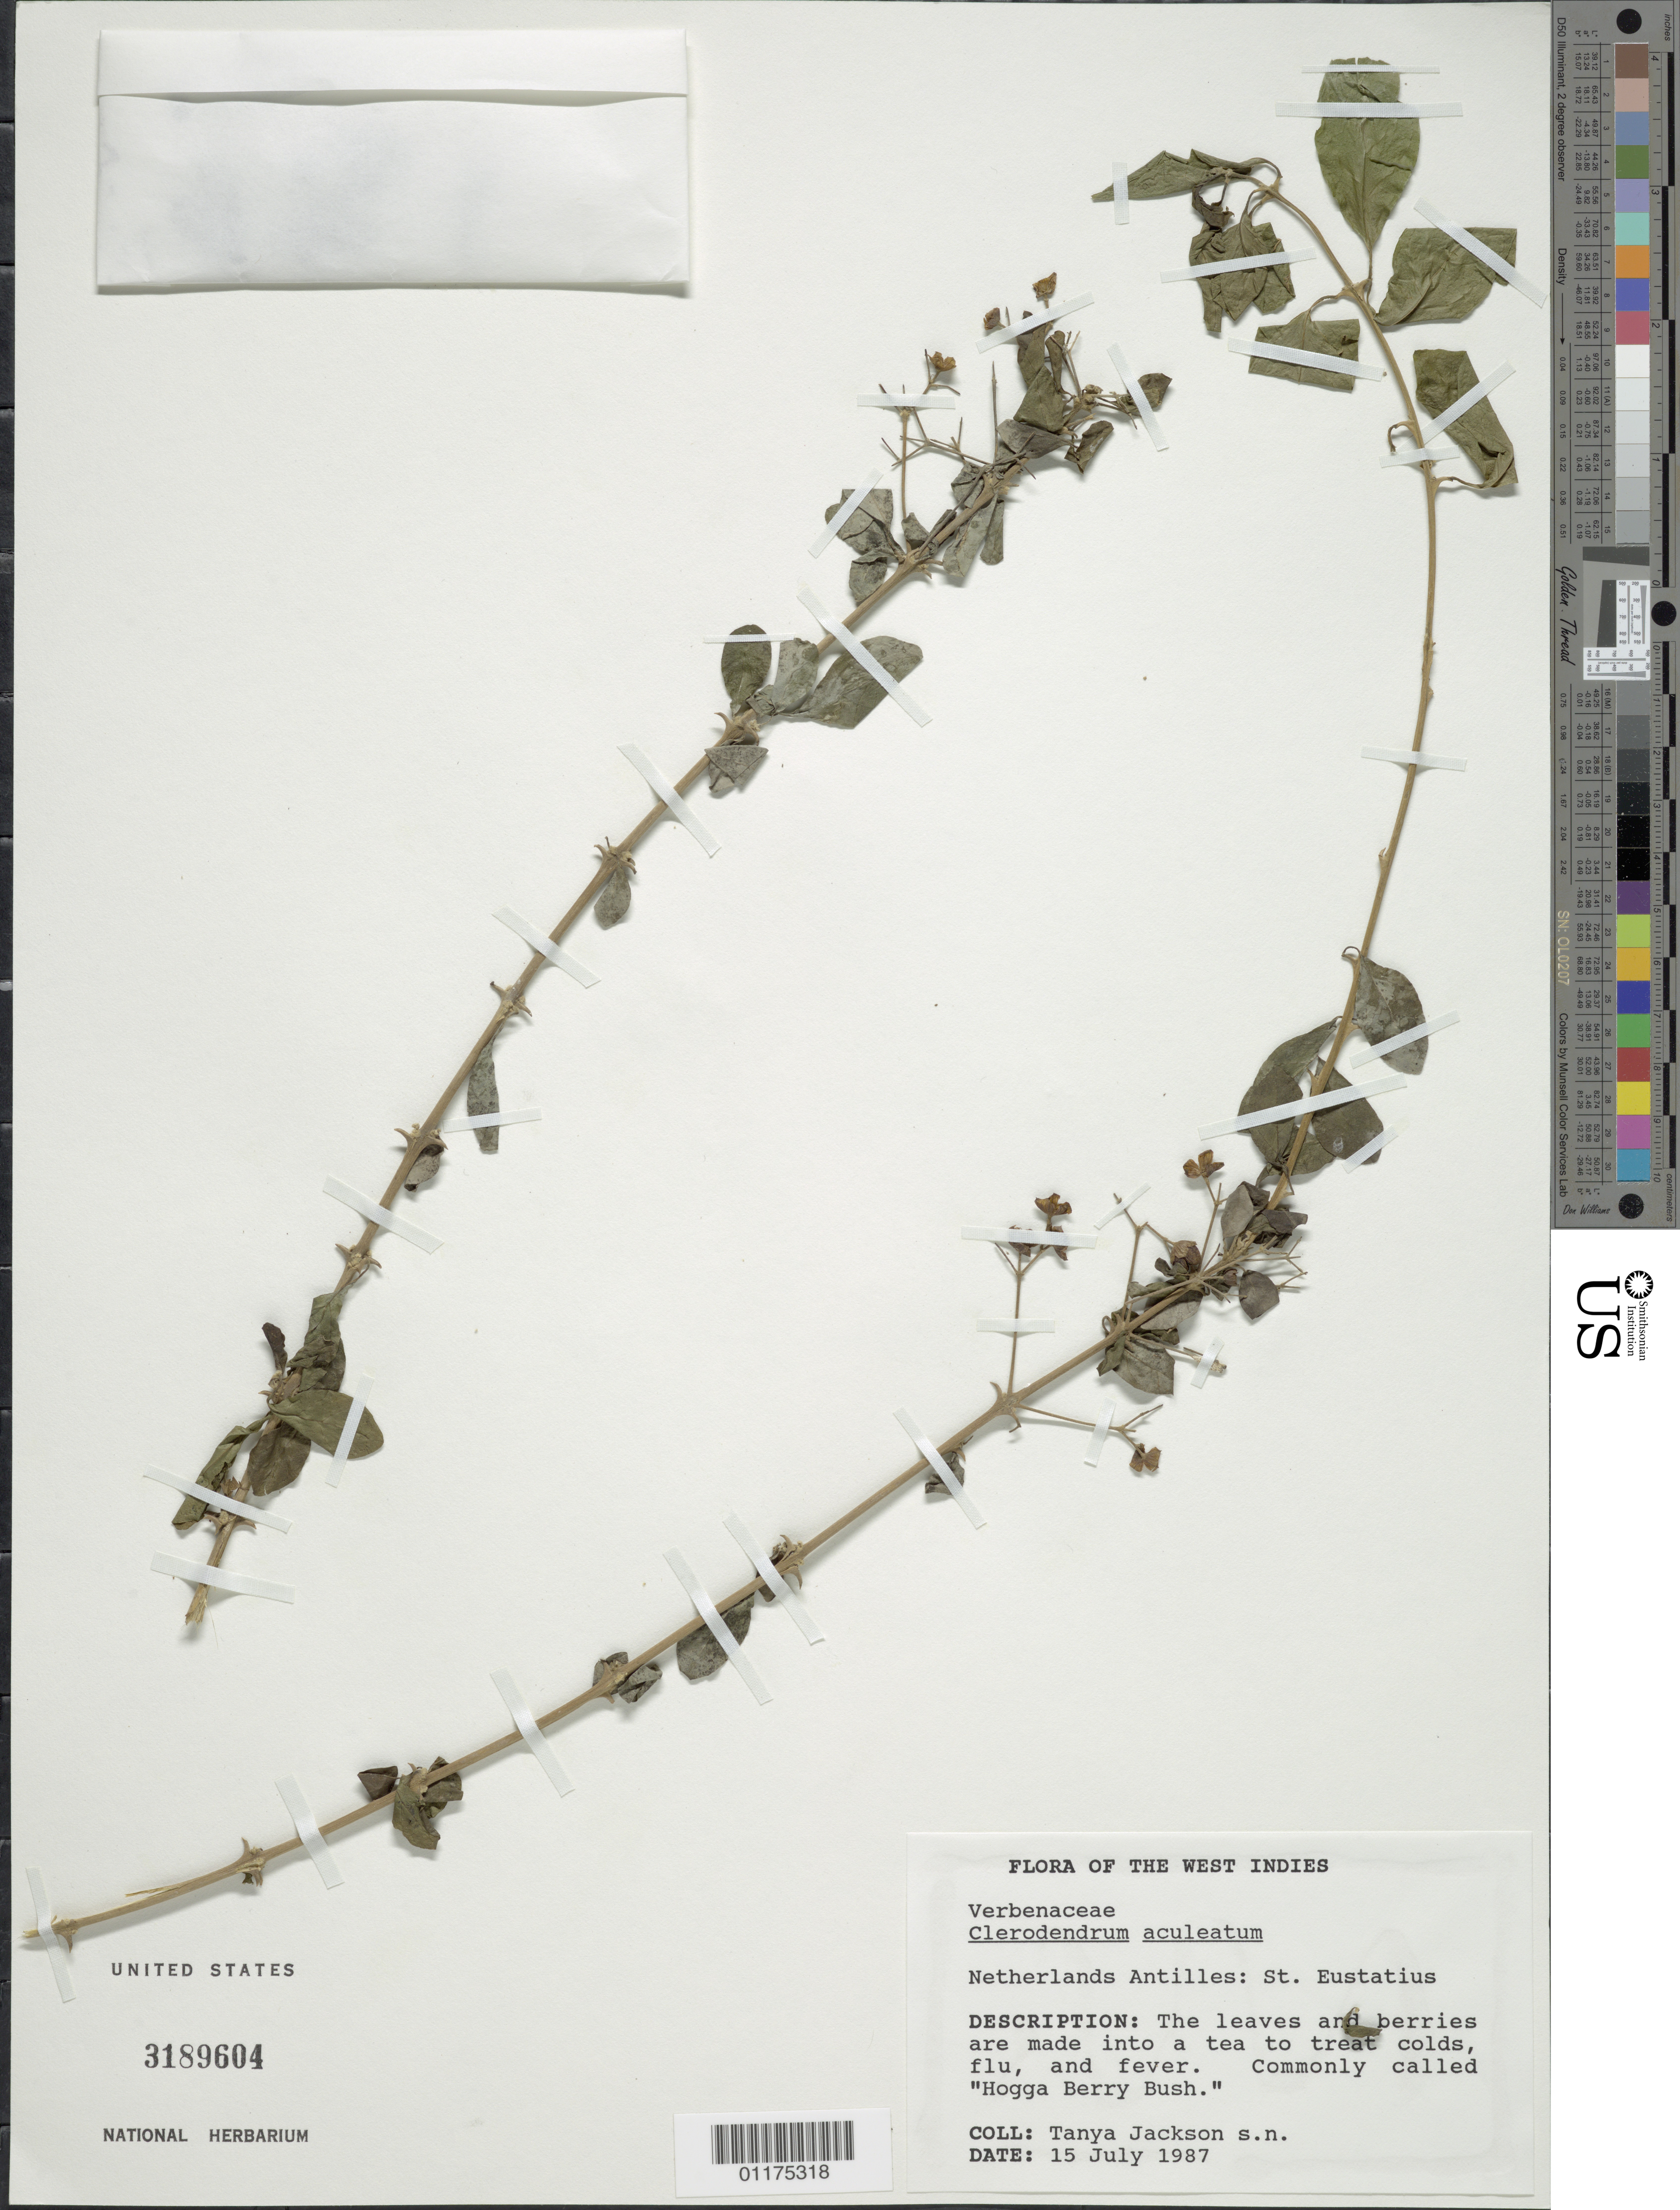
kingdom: Plantae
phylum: Tracheophyta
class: Magnoliopsida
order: Lamiales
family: Lamiaceae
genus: Clerodendrum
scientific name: Clerodendrum aculeatum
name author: (L.) Schltdl.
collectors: T. Jackson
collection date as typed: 15 Jul 1987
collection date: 1987-07-15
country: Netherlands Antilles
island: St. Eustatius I.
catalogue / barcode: US 3189604